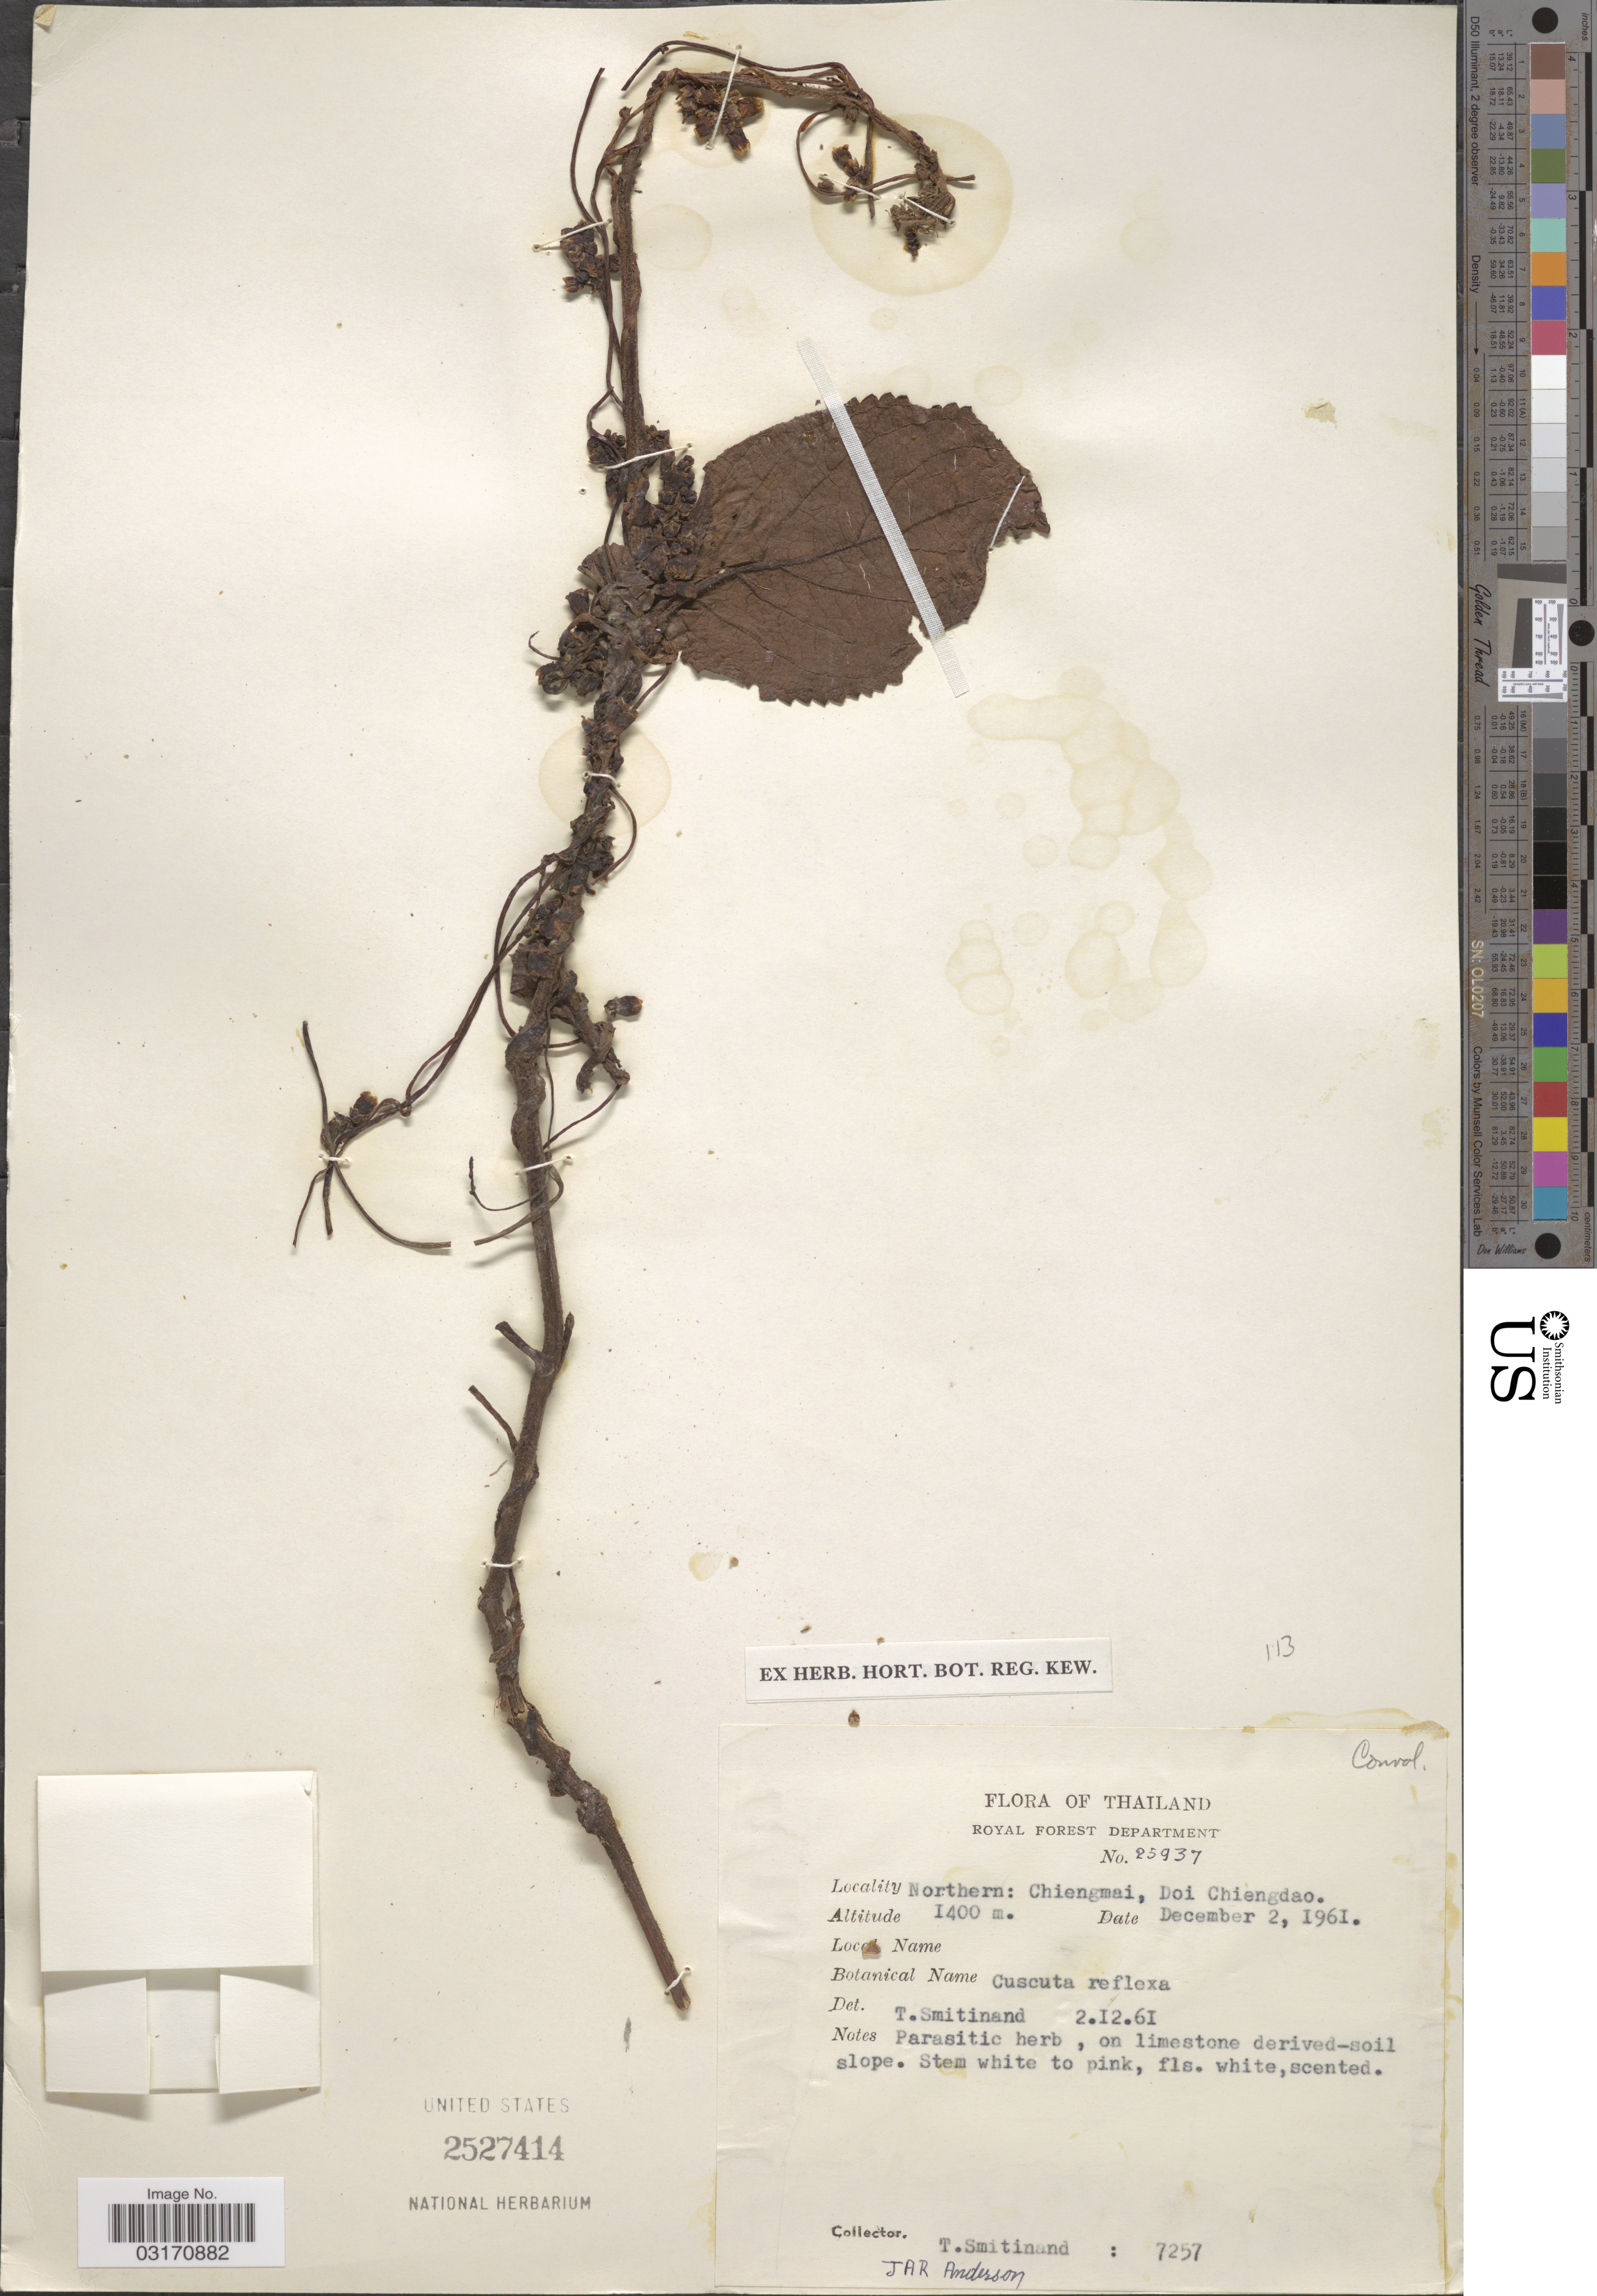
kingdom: Plantae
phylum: Tracheophyta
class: Magnoliopsida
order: Solanales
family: Convolvulaceae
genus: Cuscuta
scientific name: Cuscuta reflexa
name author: Roxb.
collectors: T. Smitinand & J. A. R. Anderson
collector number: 7257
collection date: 1961-12-02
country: Thailand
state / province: Chiang Mai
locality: Northern: Chiengmai, Doi Chiengdao.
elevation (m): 1400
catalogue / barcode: US 2527414